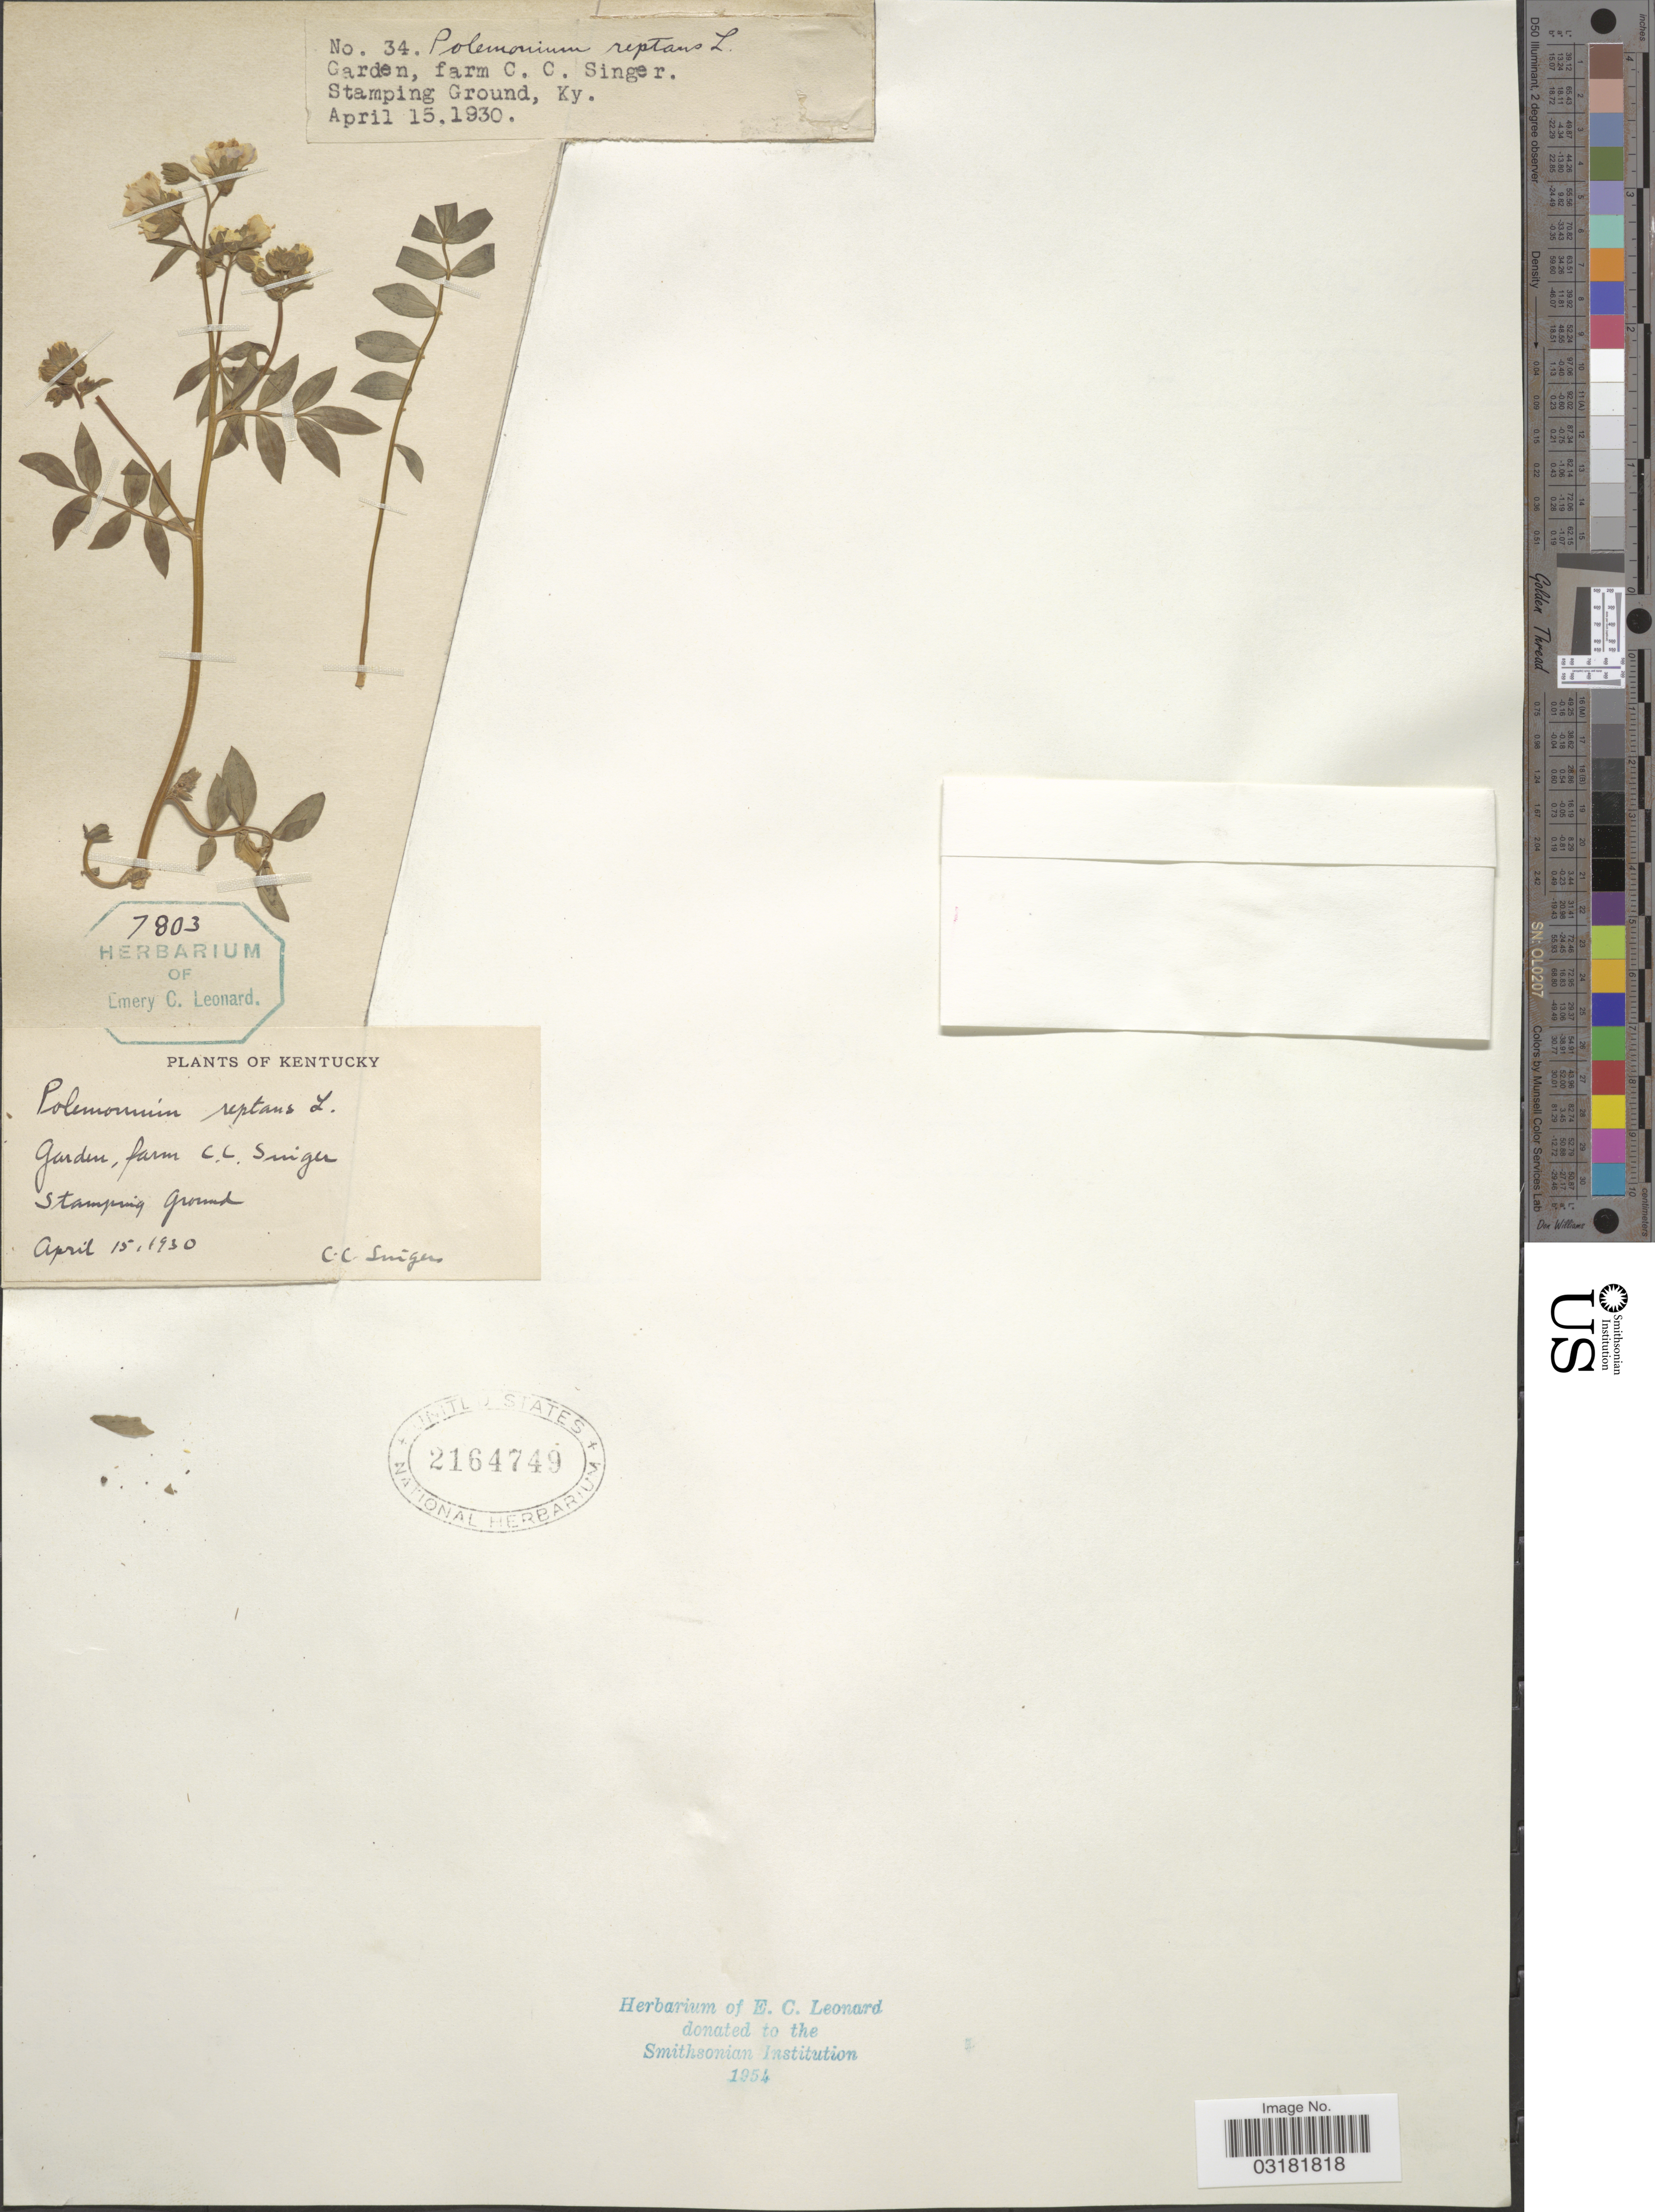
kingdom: Plantae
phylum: Tracheophyta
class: Magnoliopsida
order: Ericales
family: Polemoniaceae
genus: Polemonium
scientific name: Polemonium reptans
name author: L.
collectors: C. Singer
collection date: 1930-04-15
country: United States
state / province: Kentucky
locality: Garden, farm C. C. Singer.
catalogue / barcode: US 2164749